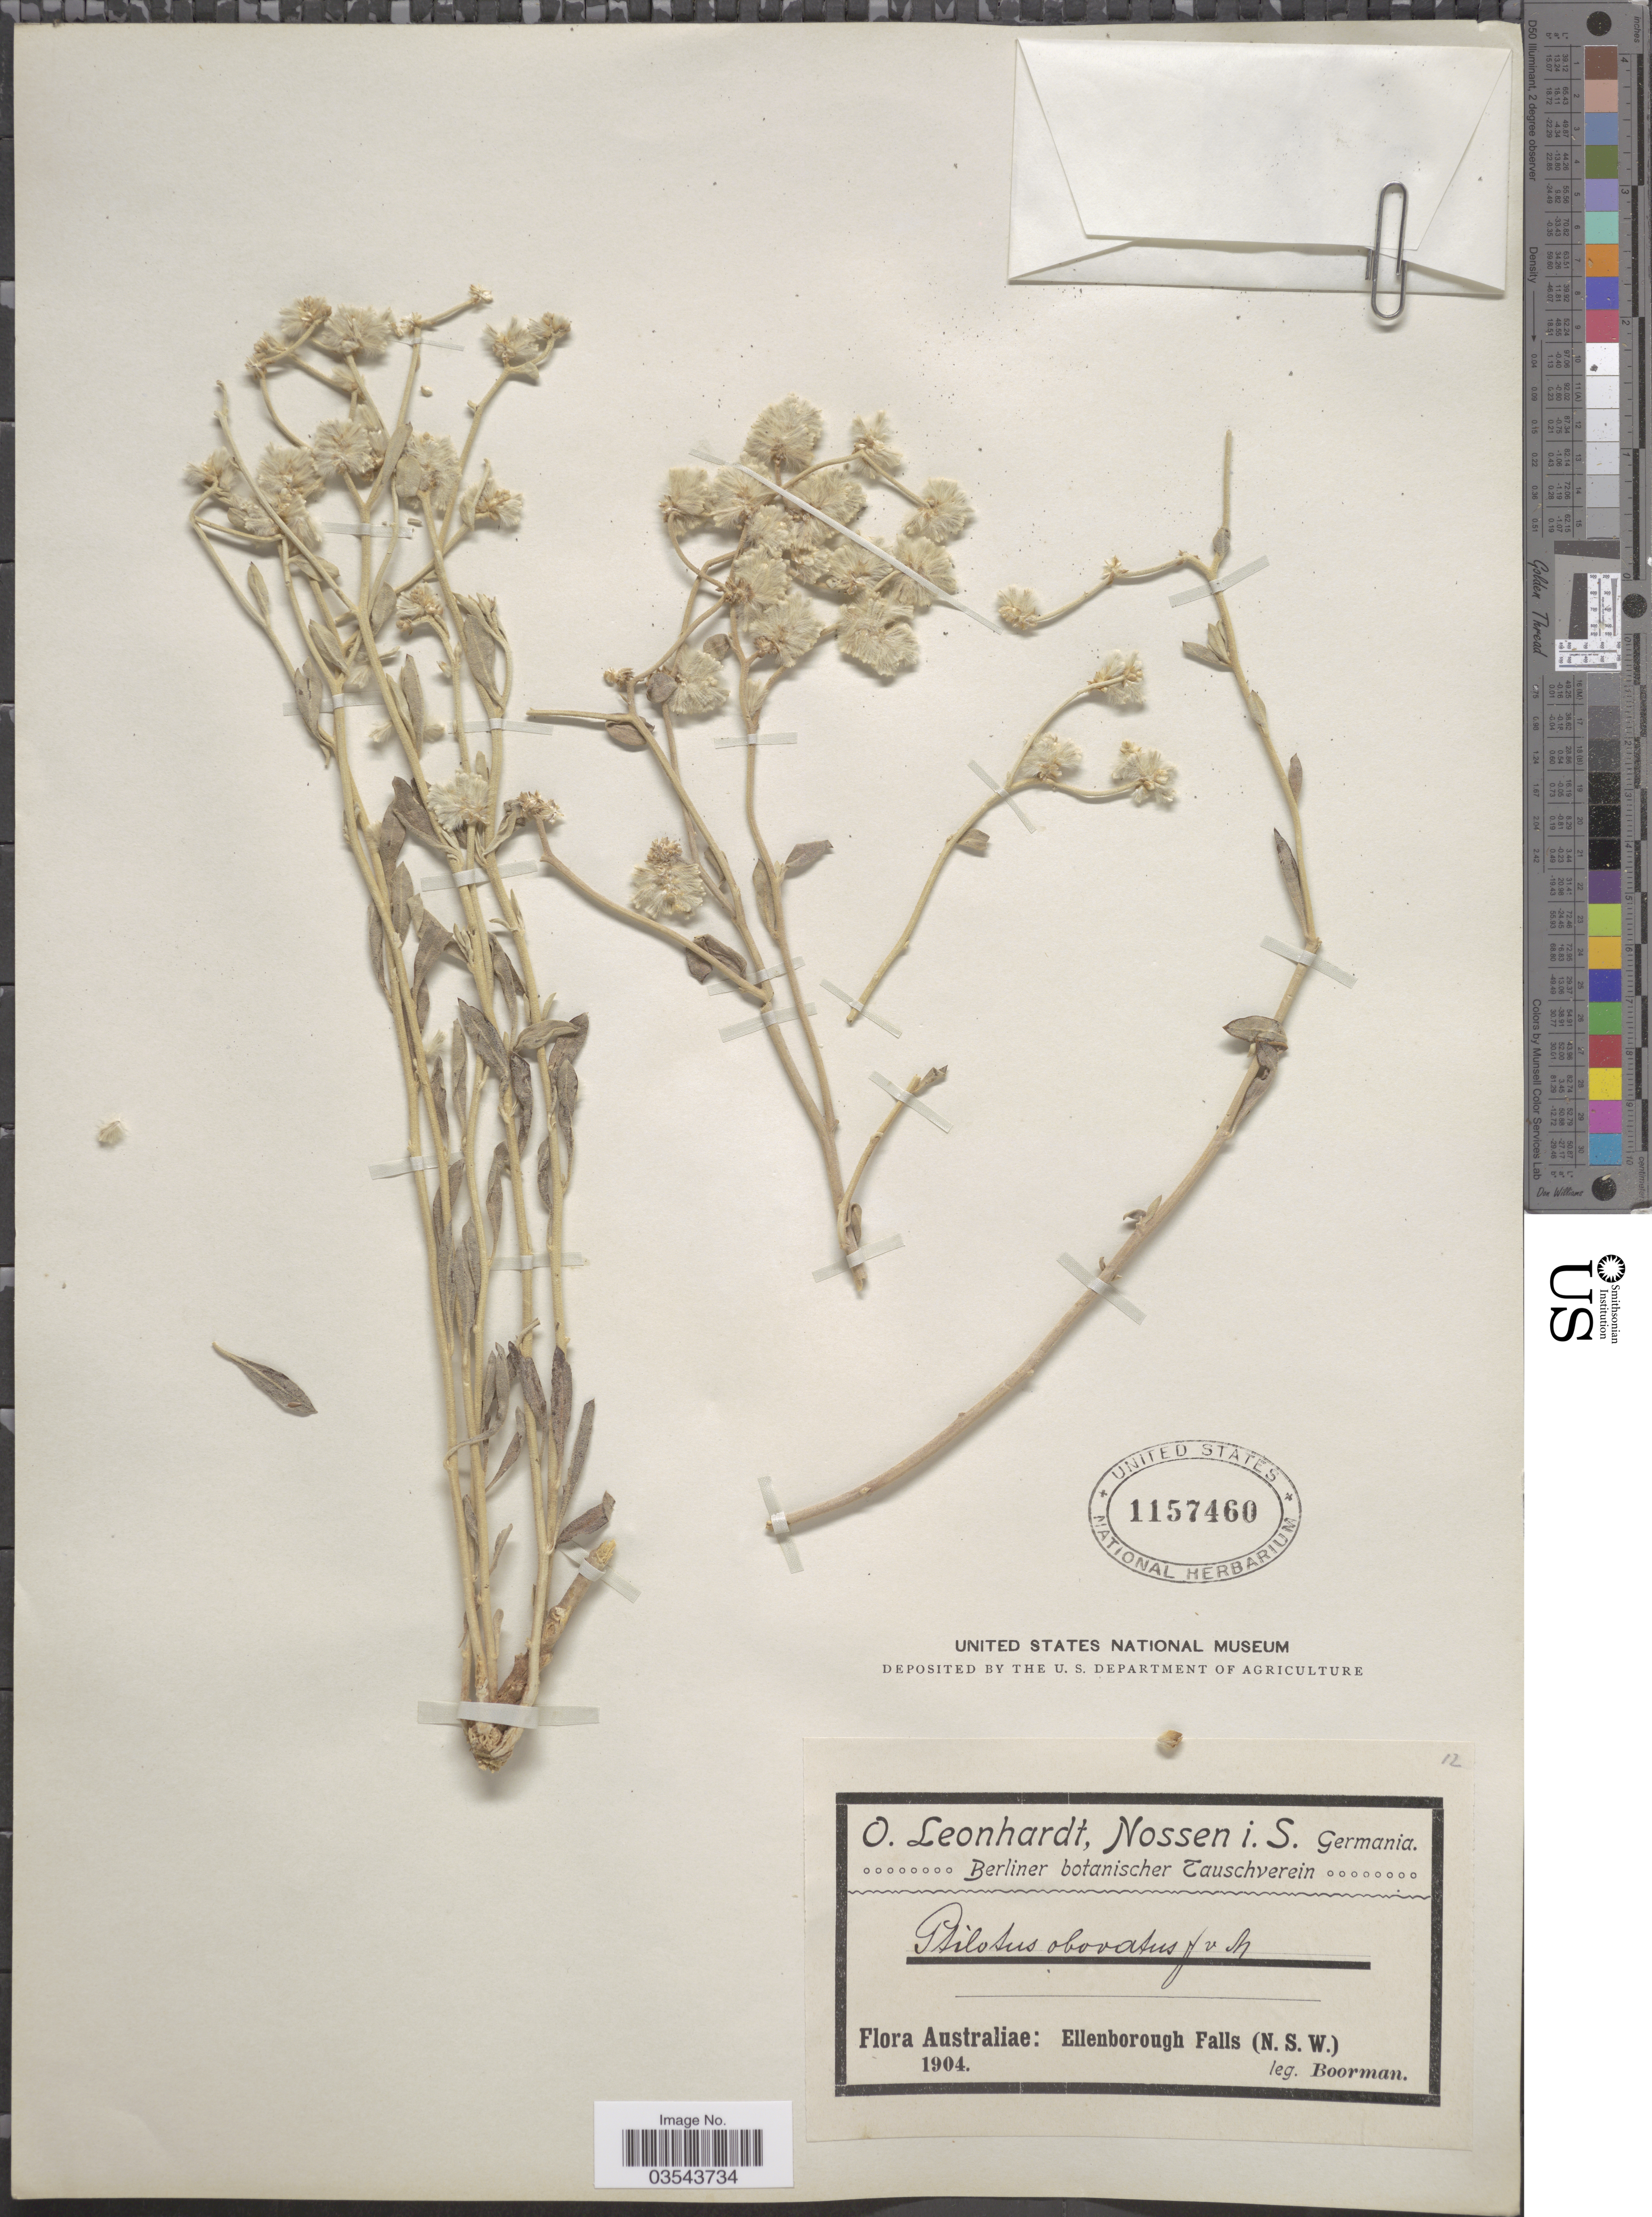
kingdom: Plantae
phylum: Tracheophyta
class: Magnoliopsida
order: Caryophyllales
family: Amaranthaceae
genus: Ptilotus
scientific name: Ptilotus obovatus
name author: (Gaudich.) F. Muell.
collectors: -. Boorman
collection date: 1904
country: Australia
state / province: New South Wales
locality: Ellenborough Falls (N.S.W.)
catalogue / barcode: US 1157460